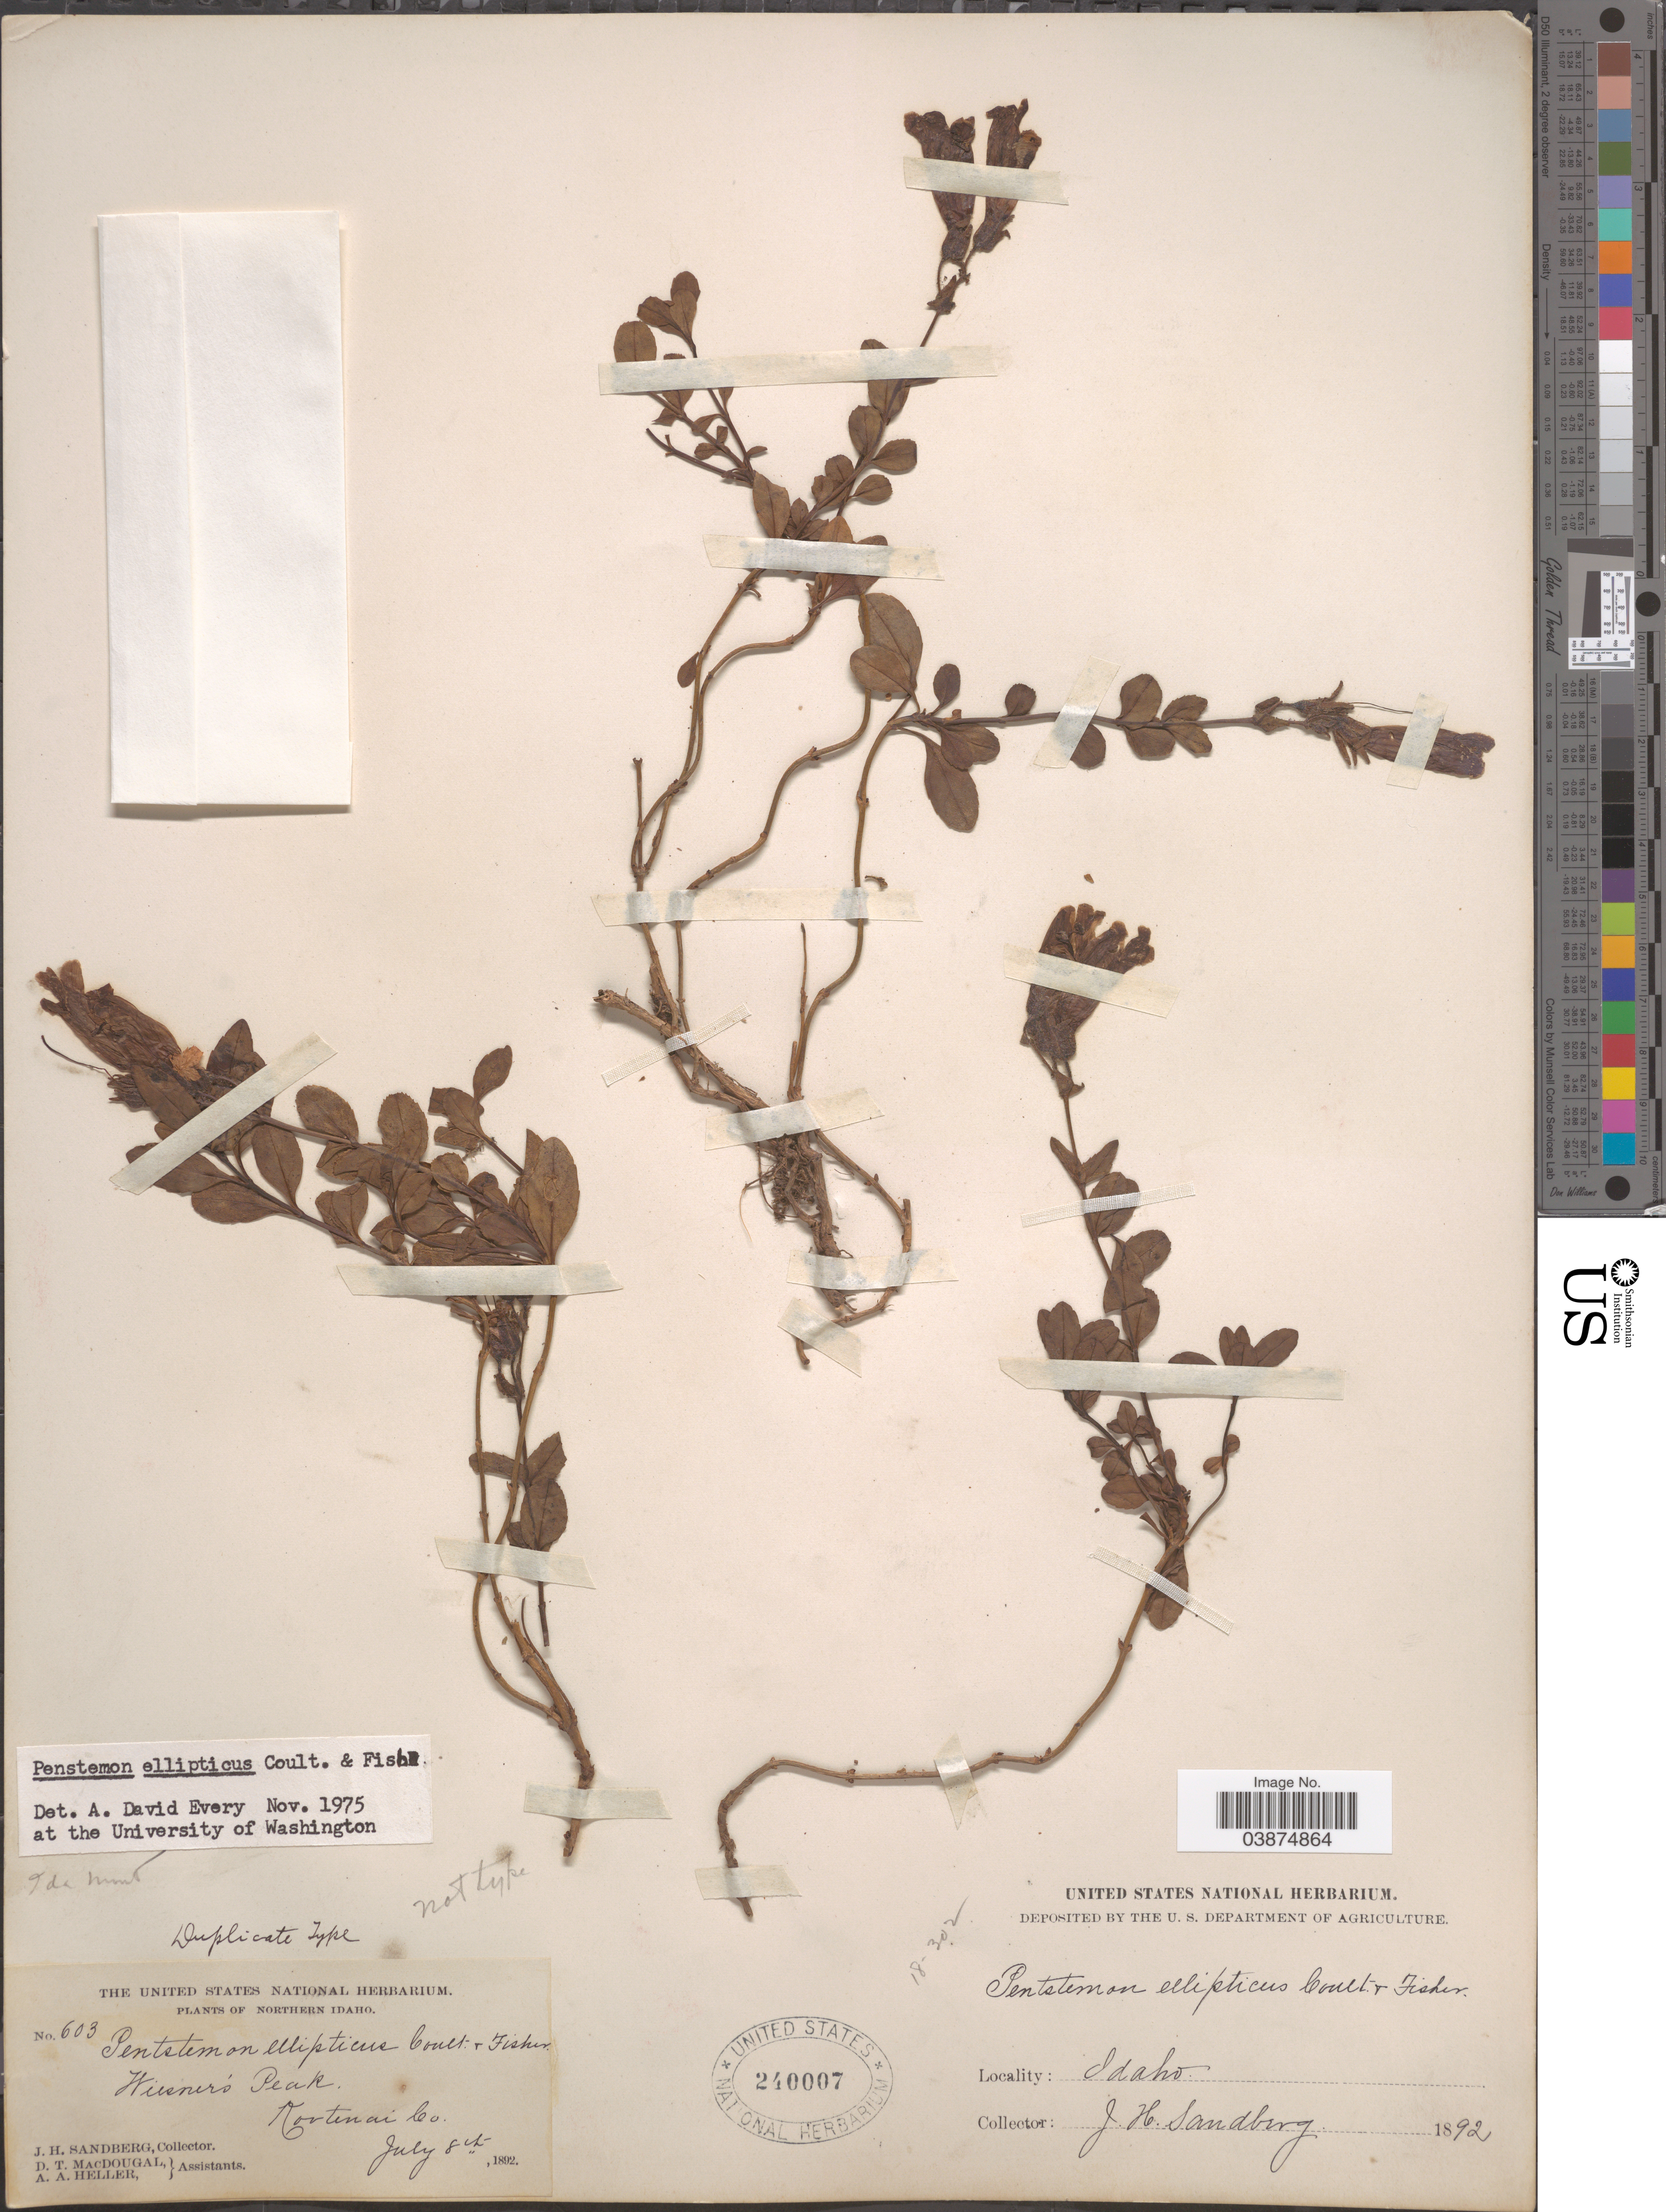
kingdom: Plantae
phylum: Tracheophyta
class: Magnoliopsida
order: Lamiales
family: Plantaginaceae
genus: Penstemon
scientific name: Penstemon ellipticus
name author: Greene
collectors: J. H. Sandberg, D. T. MacDougal & A. A. Heller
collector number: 603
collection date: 1892-07-08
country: United States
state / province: Idaho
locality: Northern Idaho. Wiesner's Peak, Kootenai Co.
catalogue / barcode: US 240007